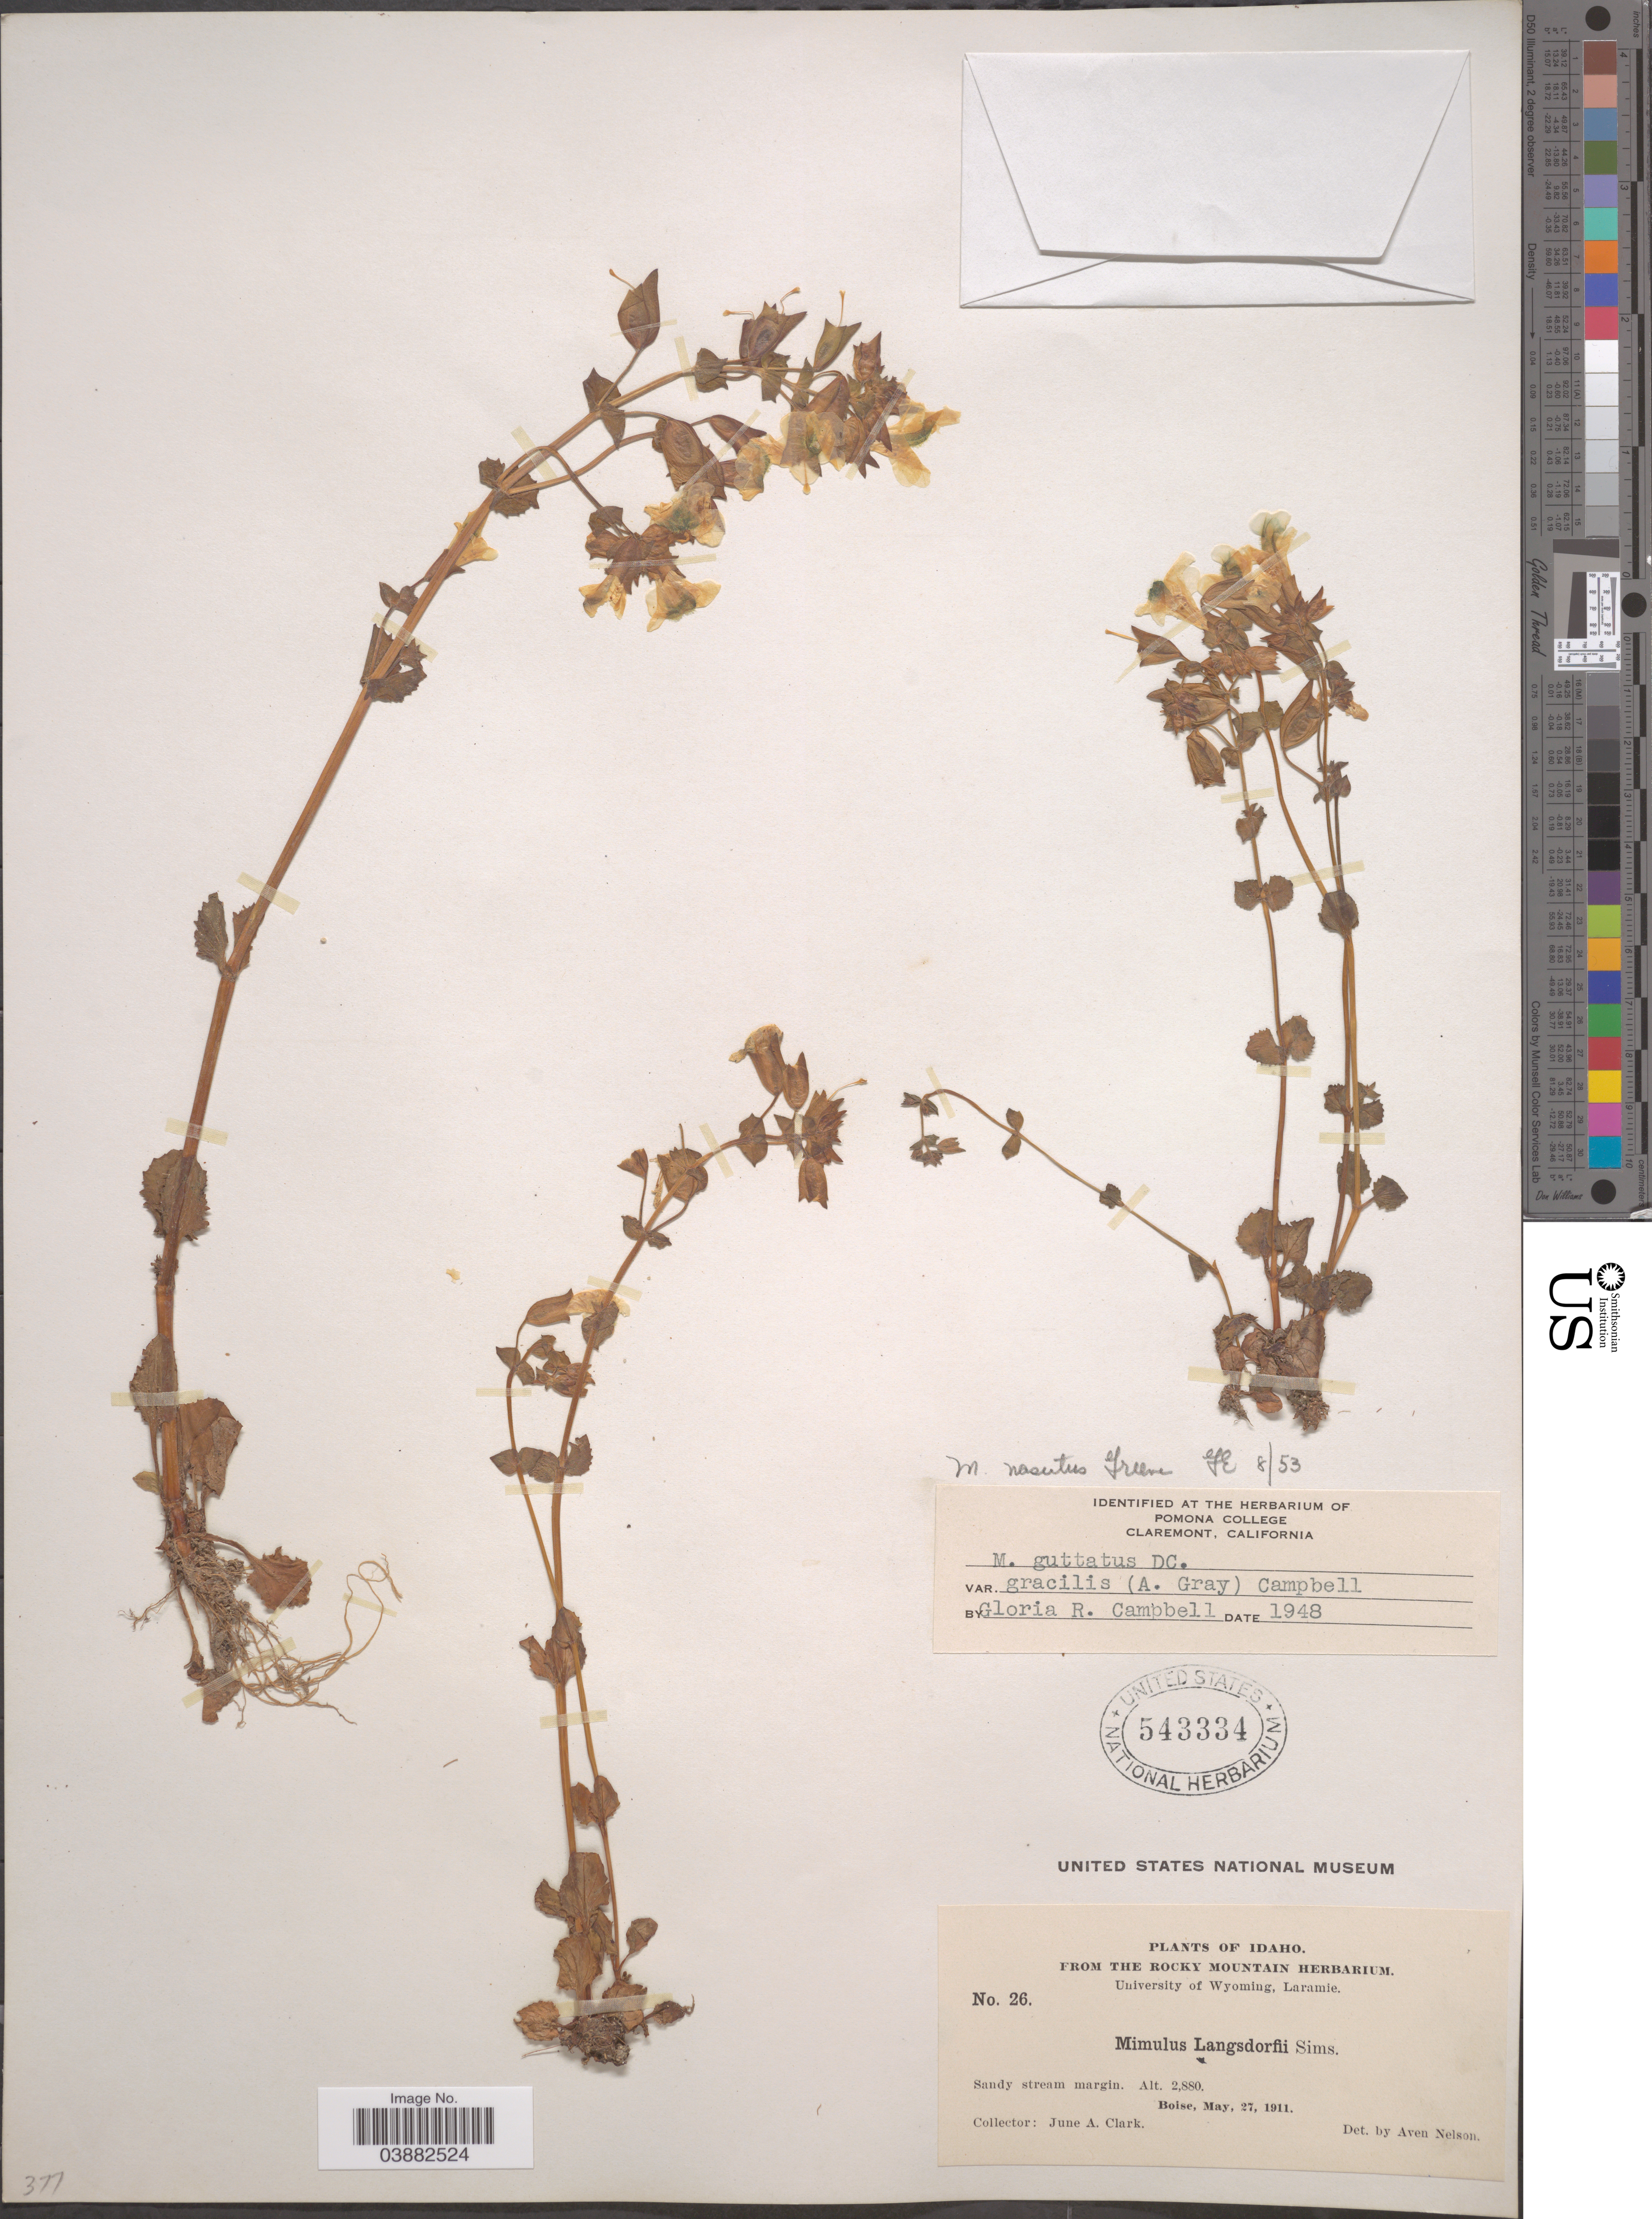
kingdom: Plantae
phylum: Tracheophyta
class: Magnoliopsida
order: Lamiales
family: Phrymaceae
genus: Mimulus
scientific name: Mimulus nasutus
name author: Greene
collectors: J. A. Clark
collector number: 26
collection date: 1911-05-27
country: United States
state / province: Idaho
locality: Boise.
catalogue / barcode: US 543334